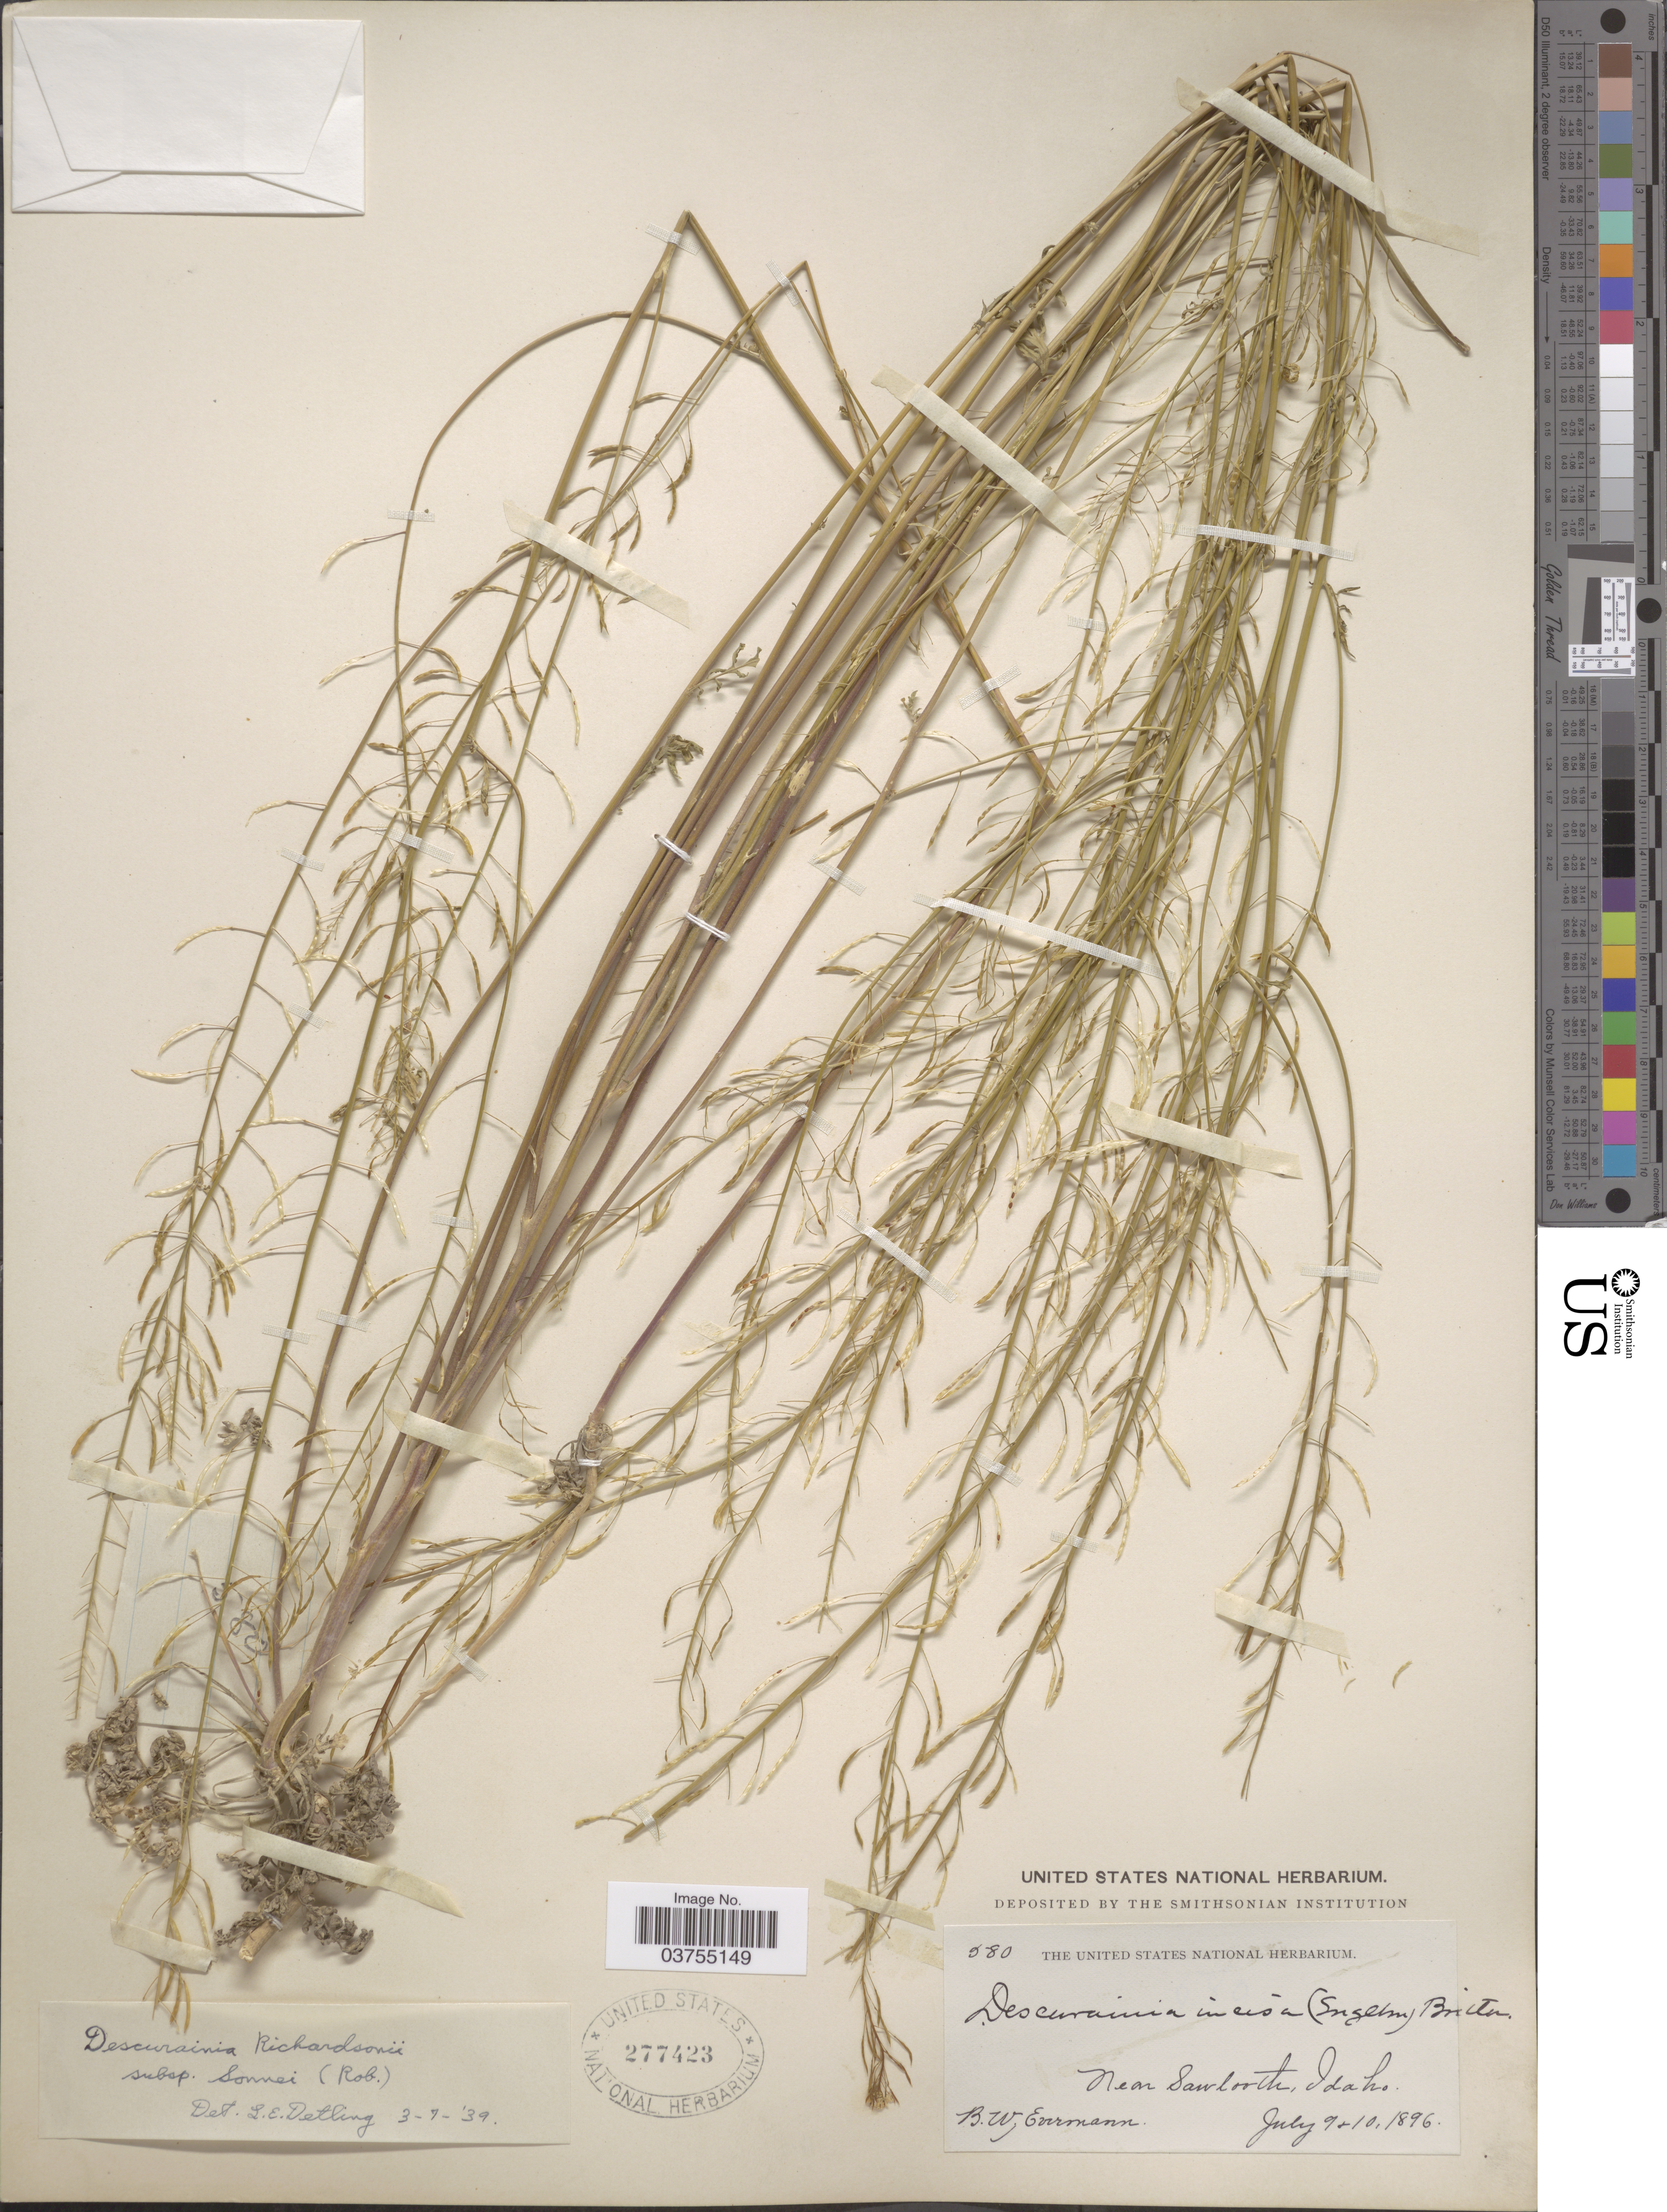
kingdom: Plantae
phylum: Tracheophyta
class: Magnoliopsida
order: Brassicales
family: Brassicaceae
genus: Descurainia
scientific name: Descurainia richardsonii subsp. incisa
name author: (Engelm. ex A. Gray) Detling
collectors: B. W. Evermann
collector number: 580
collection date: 1896-07-09/1896-07-10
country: United States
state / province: Idaho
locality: Near Sawtooth.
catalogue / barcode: US 277423